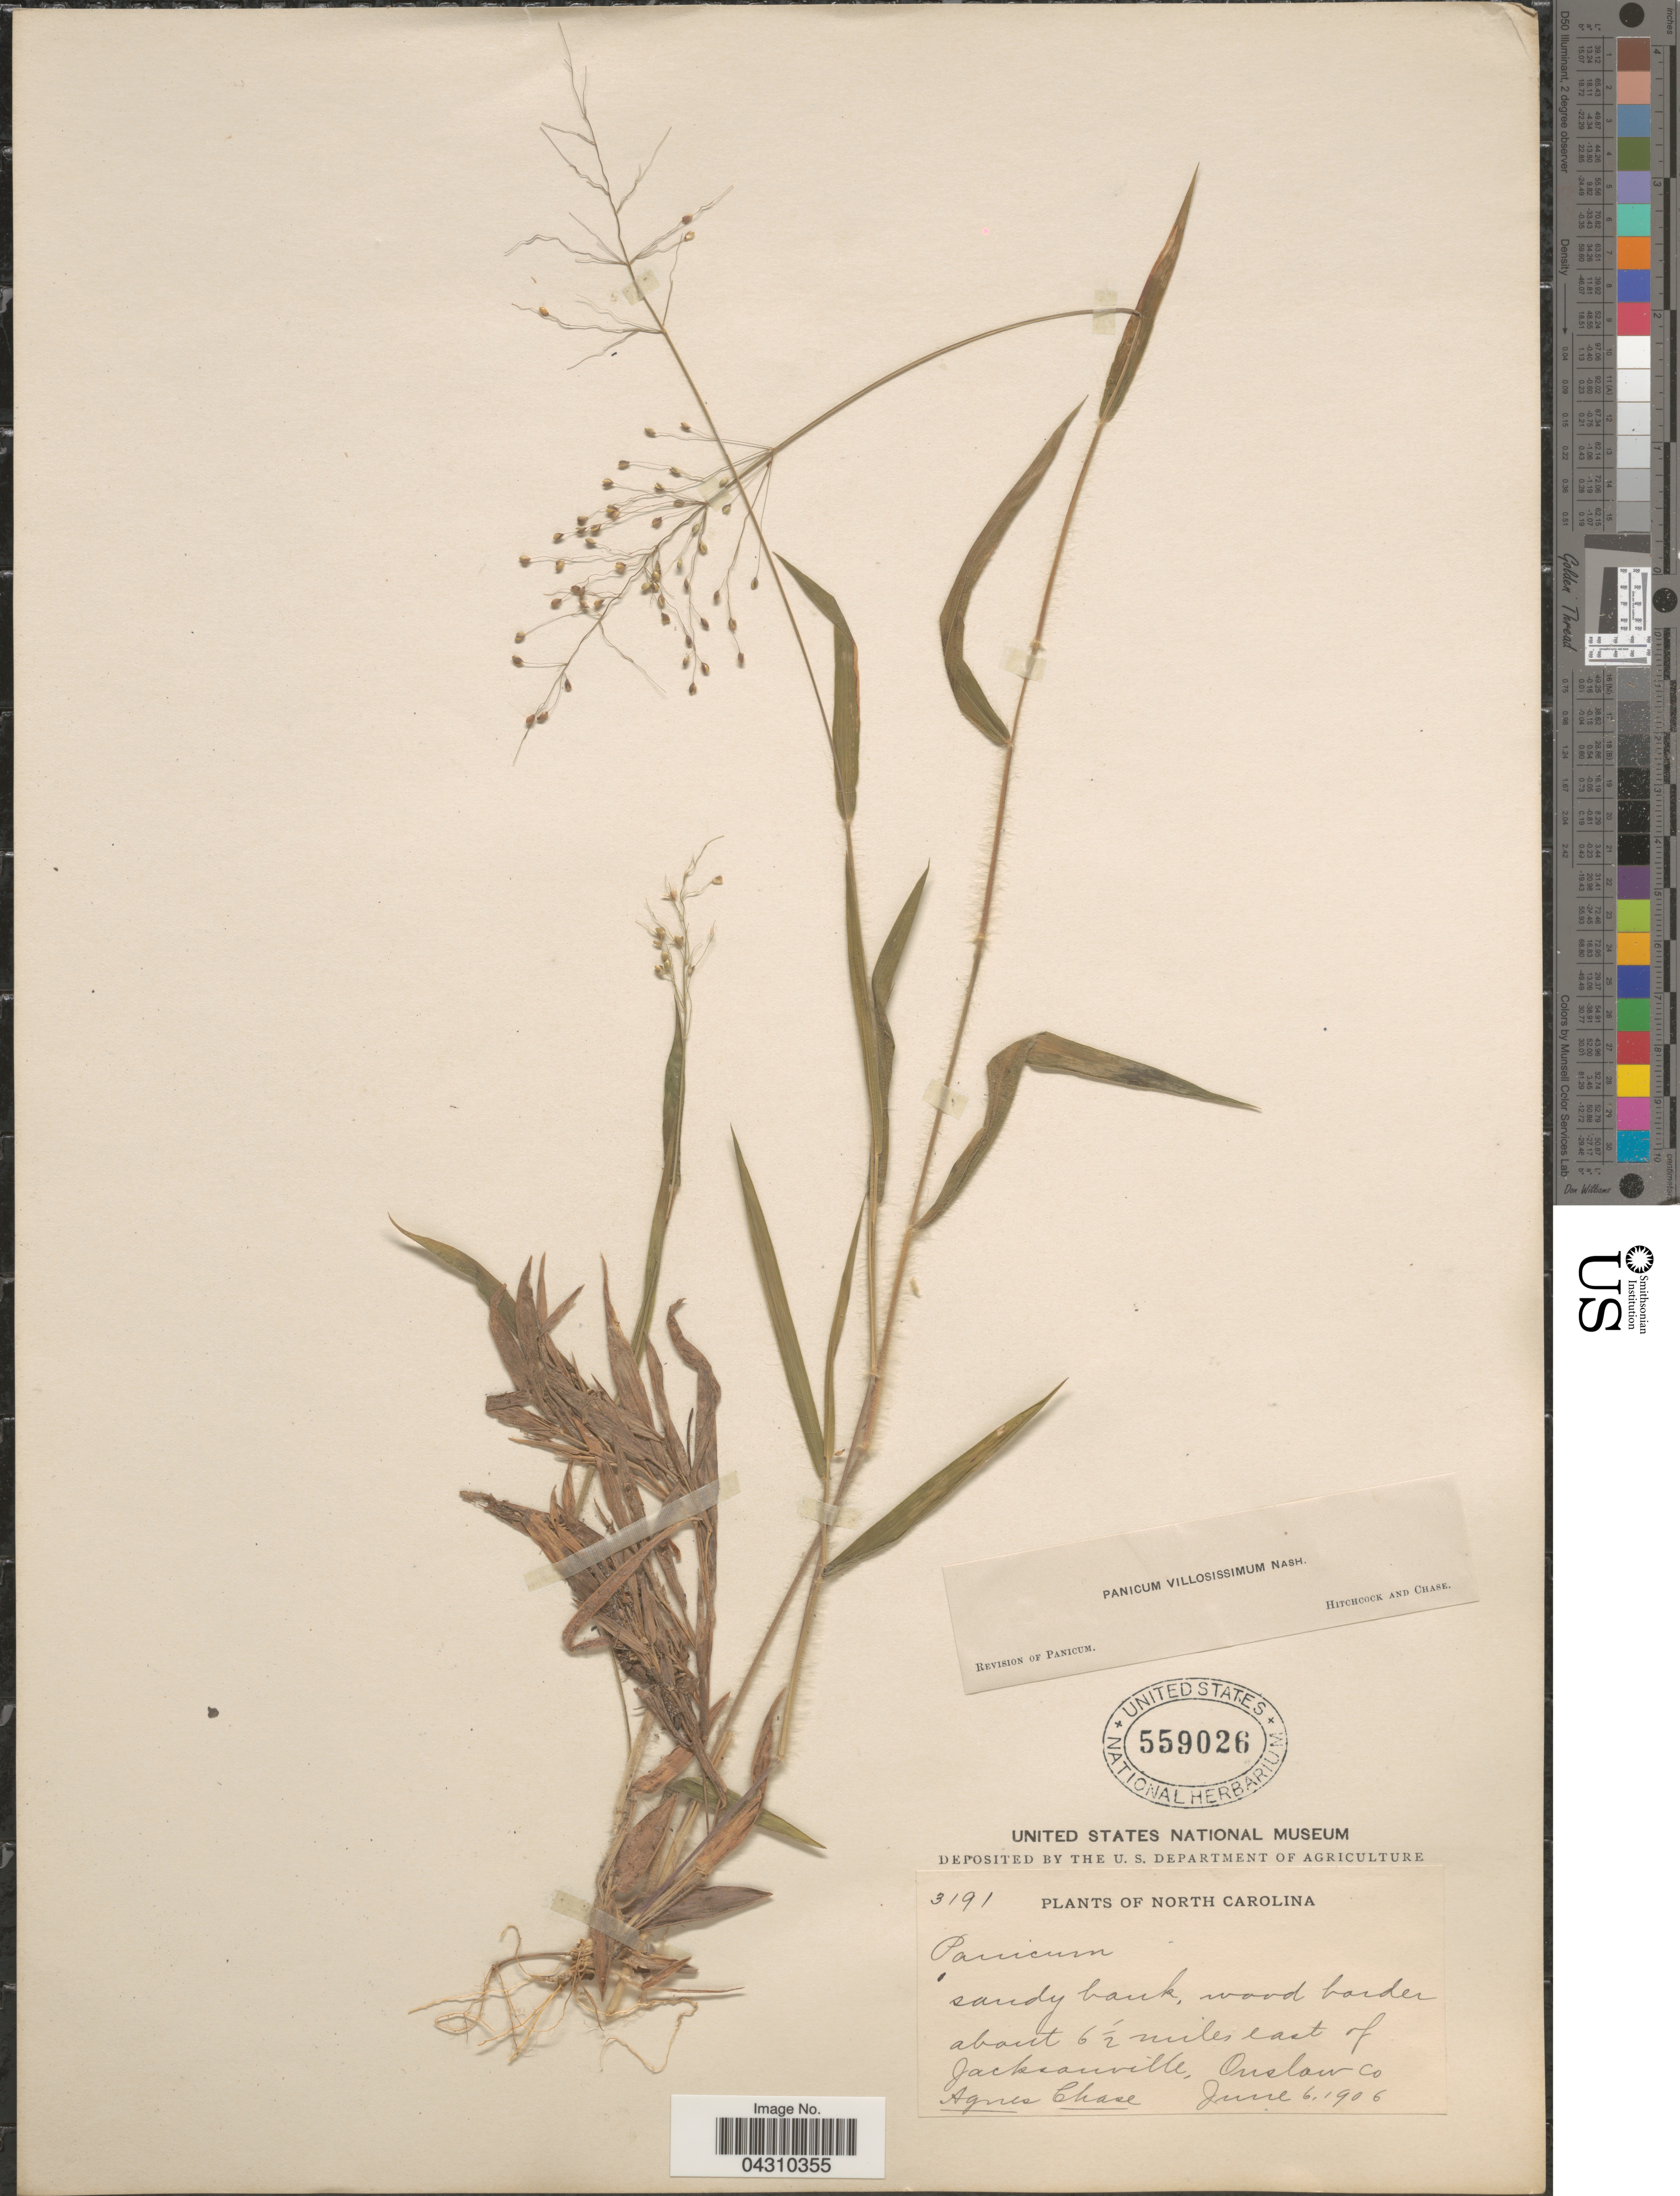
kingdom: Plantae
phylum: Tracheophyta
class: Liliopsida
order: Poales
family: Poaceae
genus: Dichanthelium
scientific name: Dichanthelium acuminatum var. acuminatum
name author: (Sw.) Gould & C.A. Clark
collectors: A. Chase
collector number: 3191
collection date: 1906-06-06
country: United States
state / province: North Carolina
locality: Sandy bank, wood border about 6½ miles east of Jacksonville, Onslow Co.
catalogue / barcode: US 559026